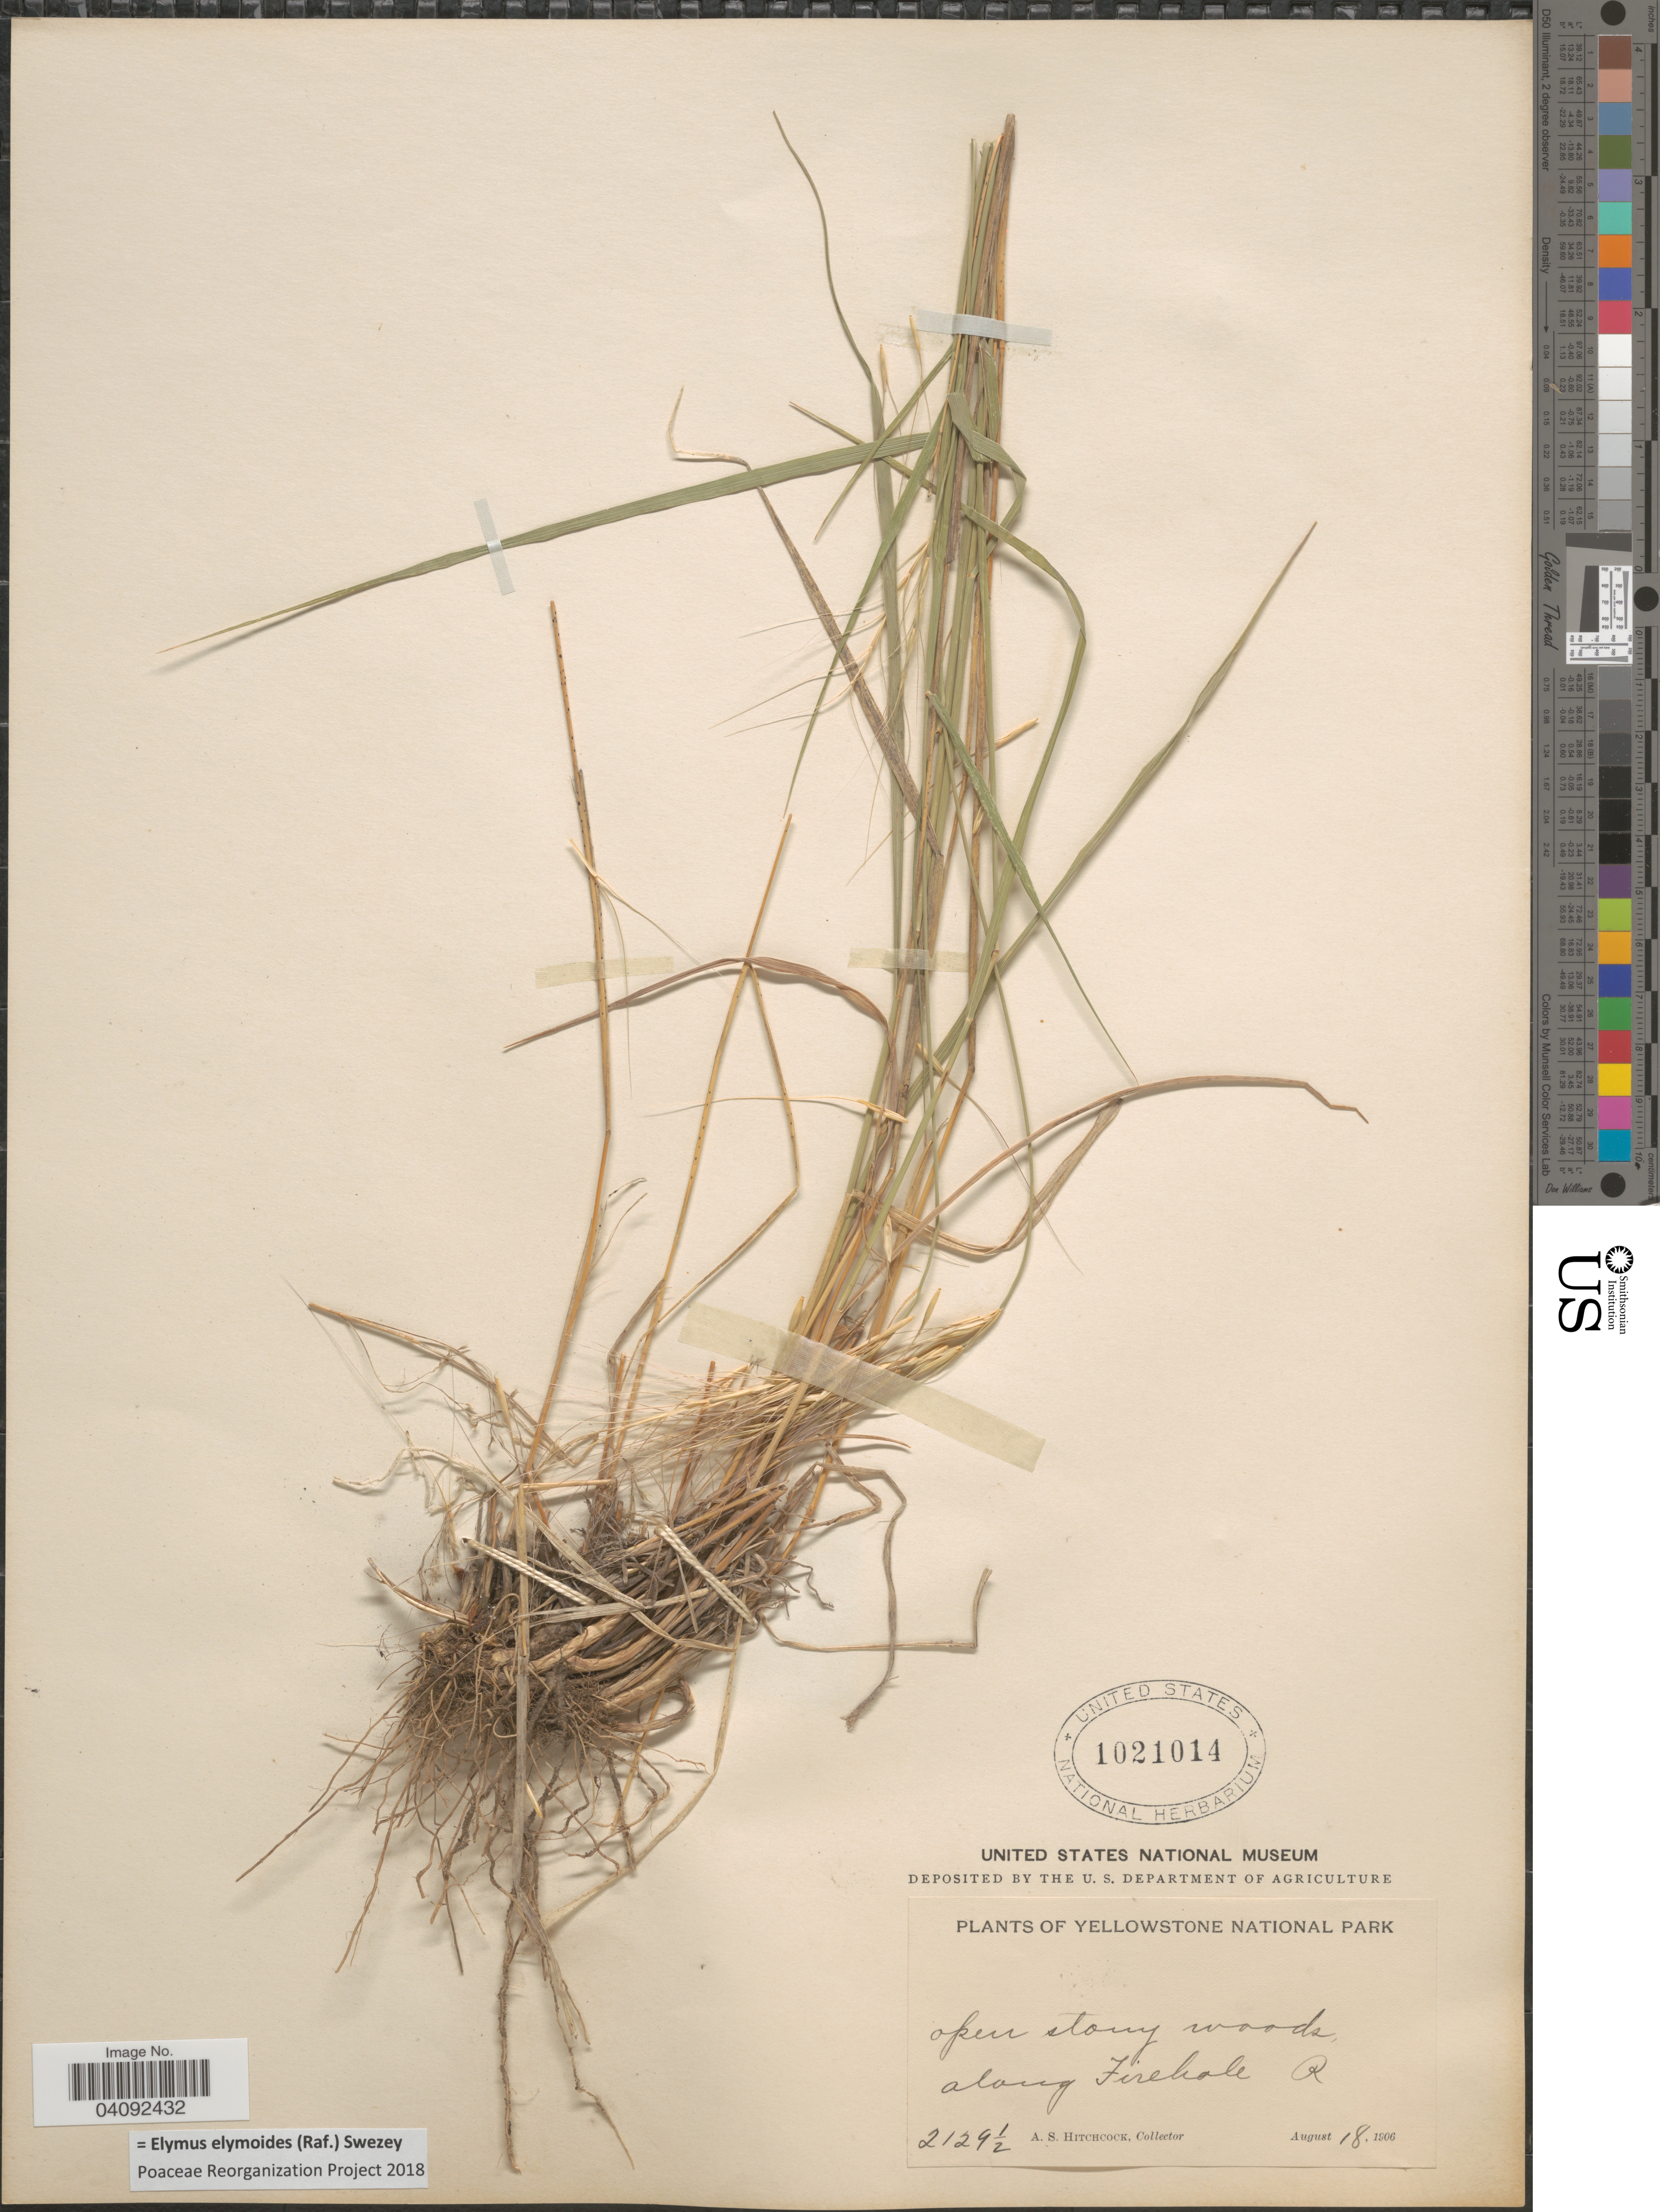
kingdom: Plantae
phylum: Tracheophyta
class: Liliopsida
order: Poales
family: Poaceae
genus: Elymus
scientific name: Elymus elymoides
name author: (Raf.) Swezey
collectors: A. S. Hitchcock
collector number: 2129½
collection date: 1906-08-18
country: United States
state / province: Wyoming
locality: Yellowstone National Park. Along Firehole R.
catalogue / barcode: US 1021014